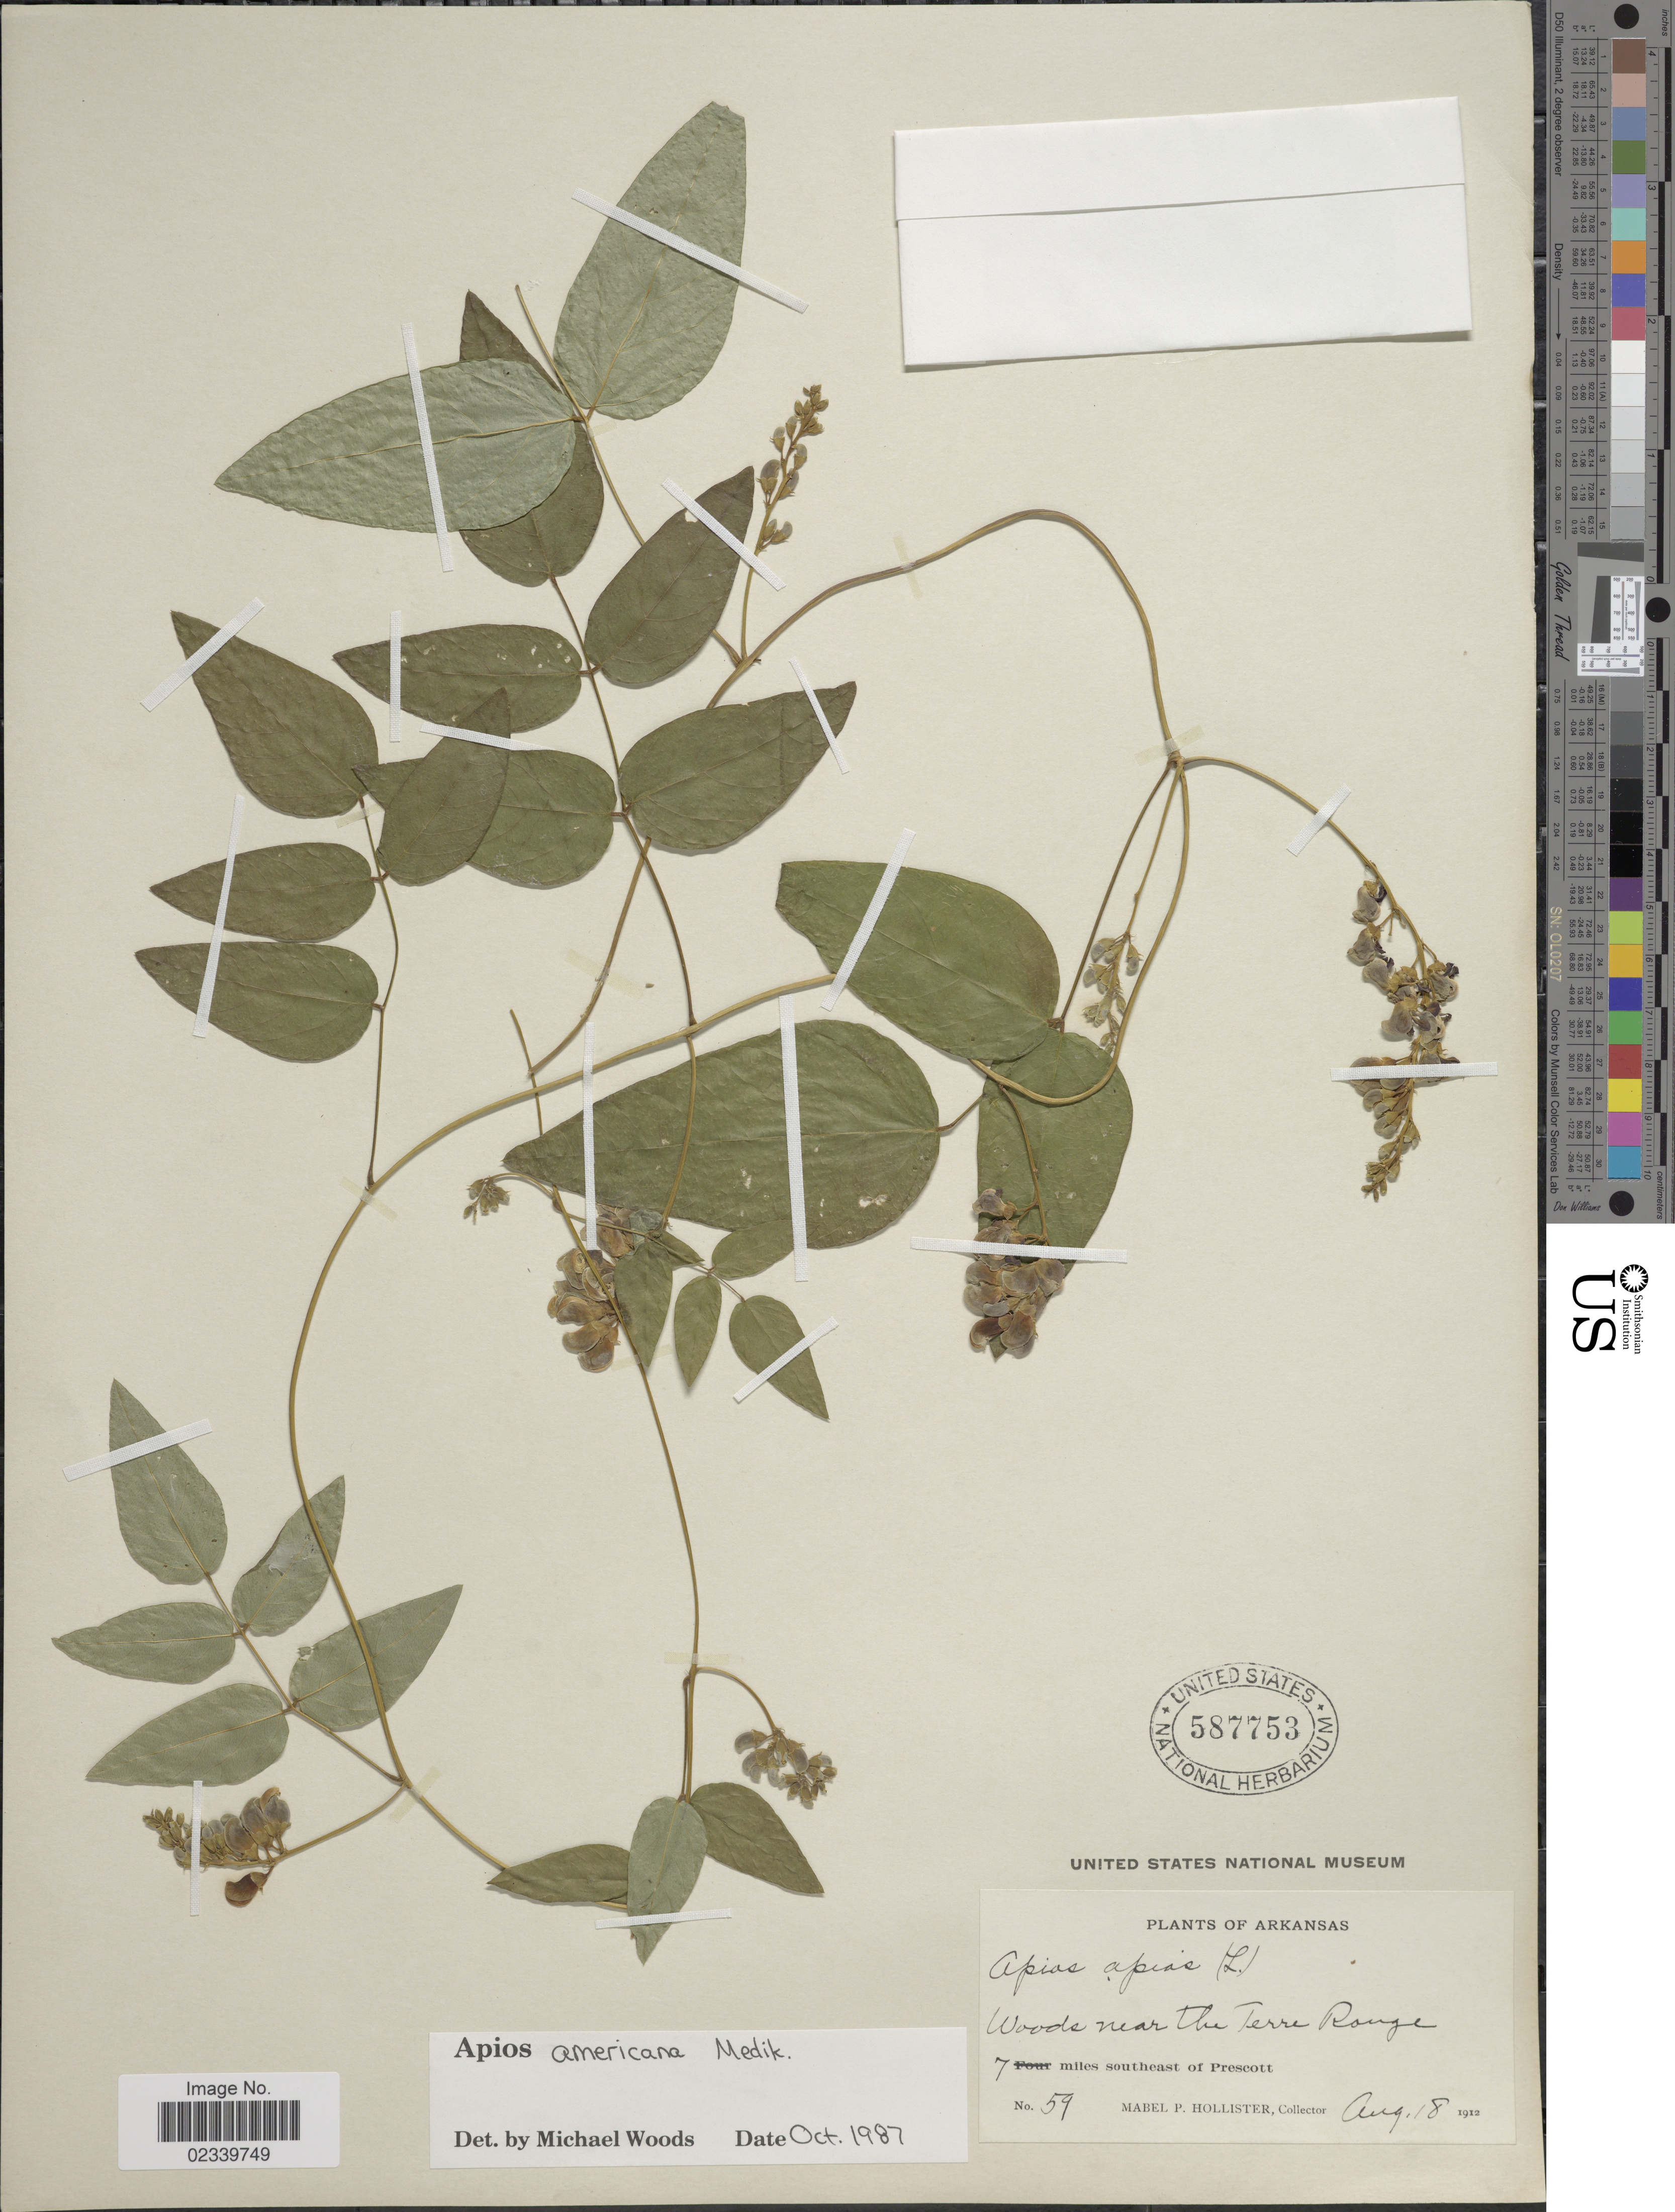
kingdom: Plantae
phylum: Tracheophyta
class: Magnoliopsida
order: Fabales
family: Fabaceae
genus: Apios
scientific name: Apios americana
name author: Medik.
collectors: M. Hollister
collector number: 59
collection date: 1912-08-18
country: United States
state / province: Arkansas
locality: Woods near the Terre Range. 7 miles southeast of Prescott.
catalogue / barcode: US 587753